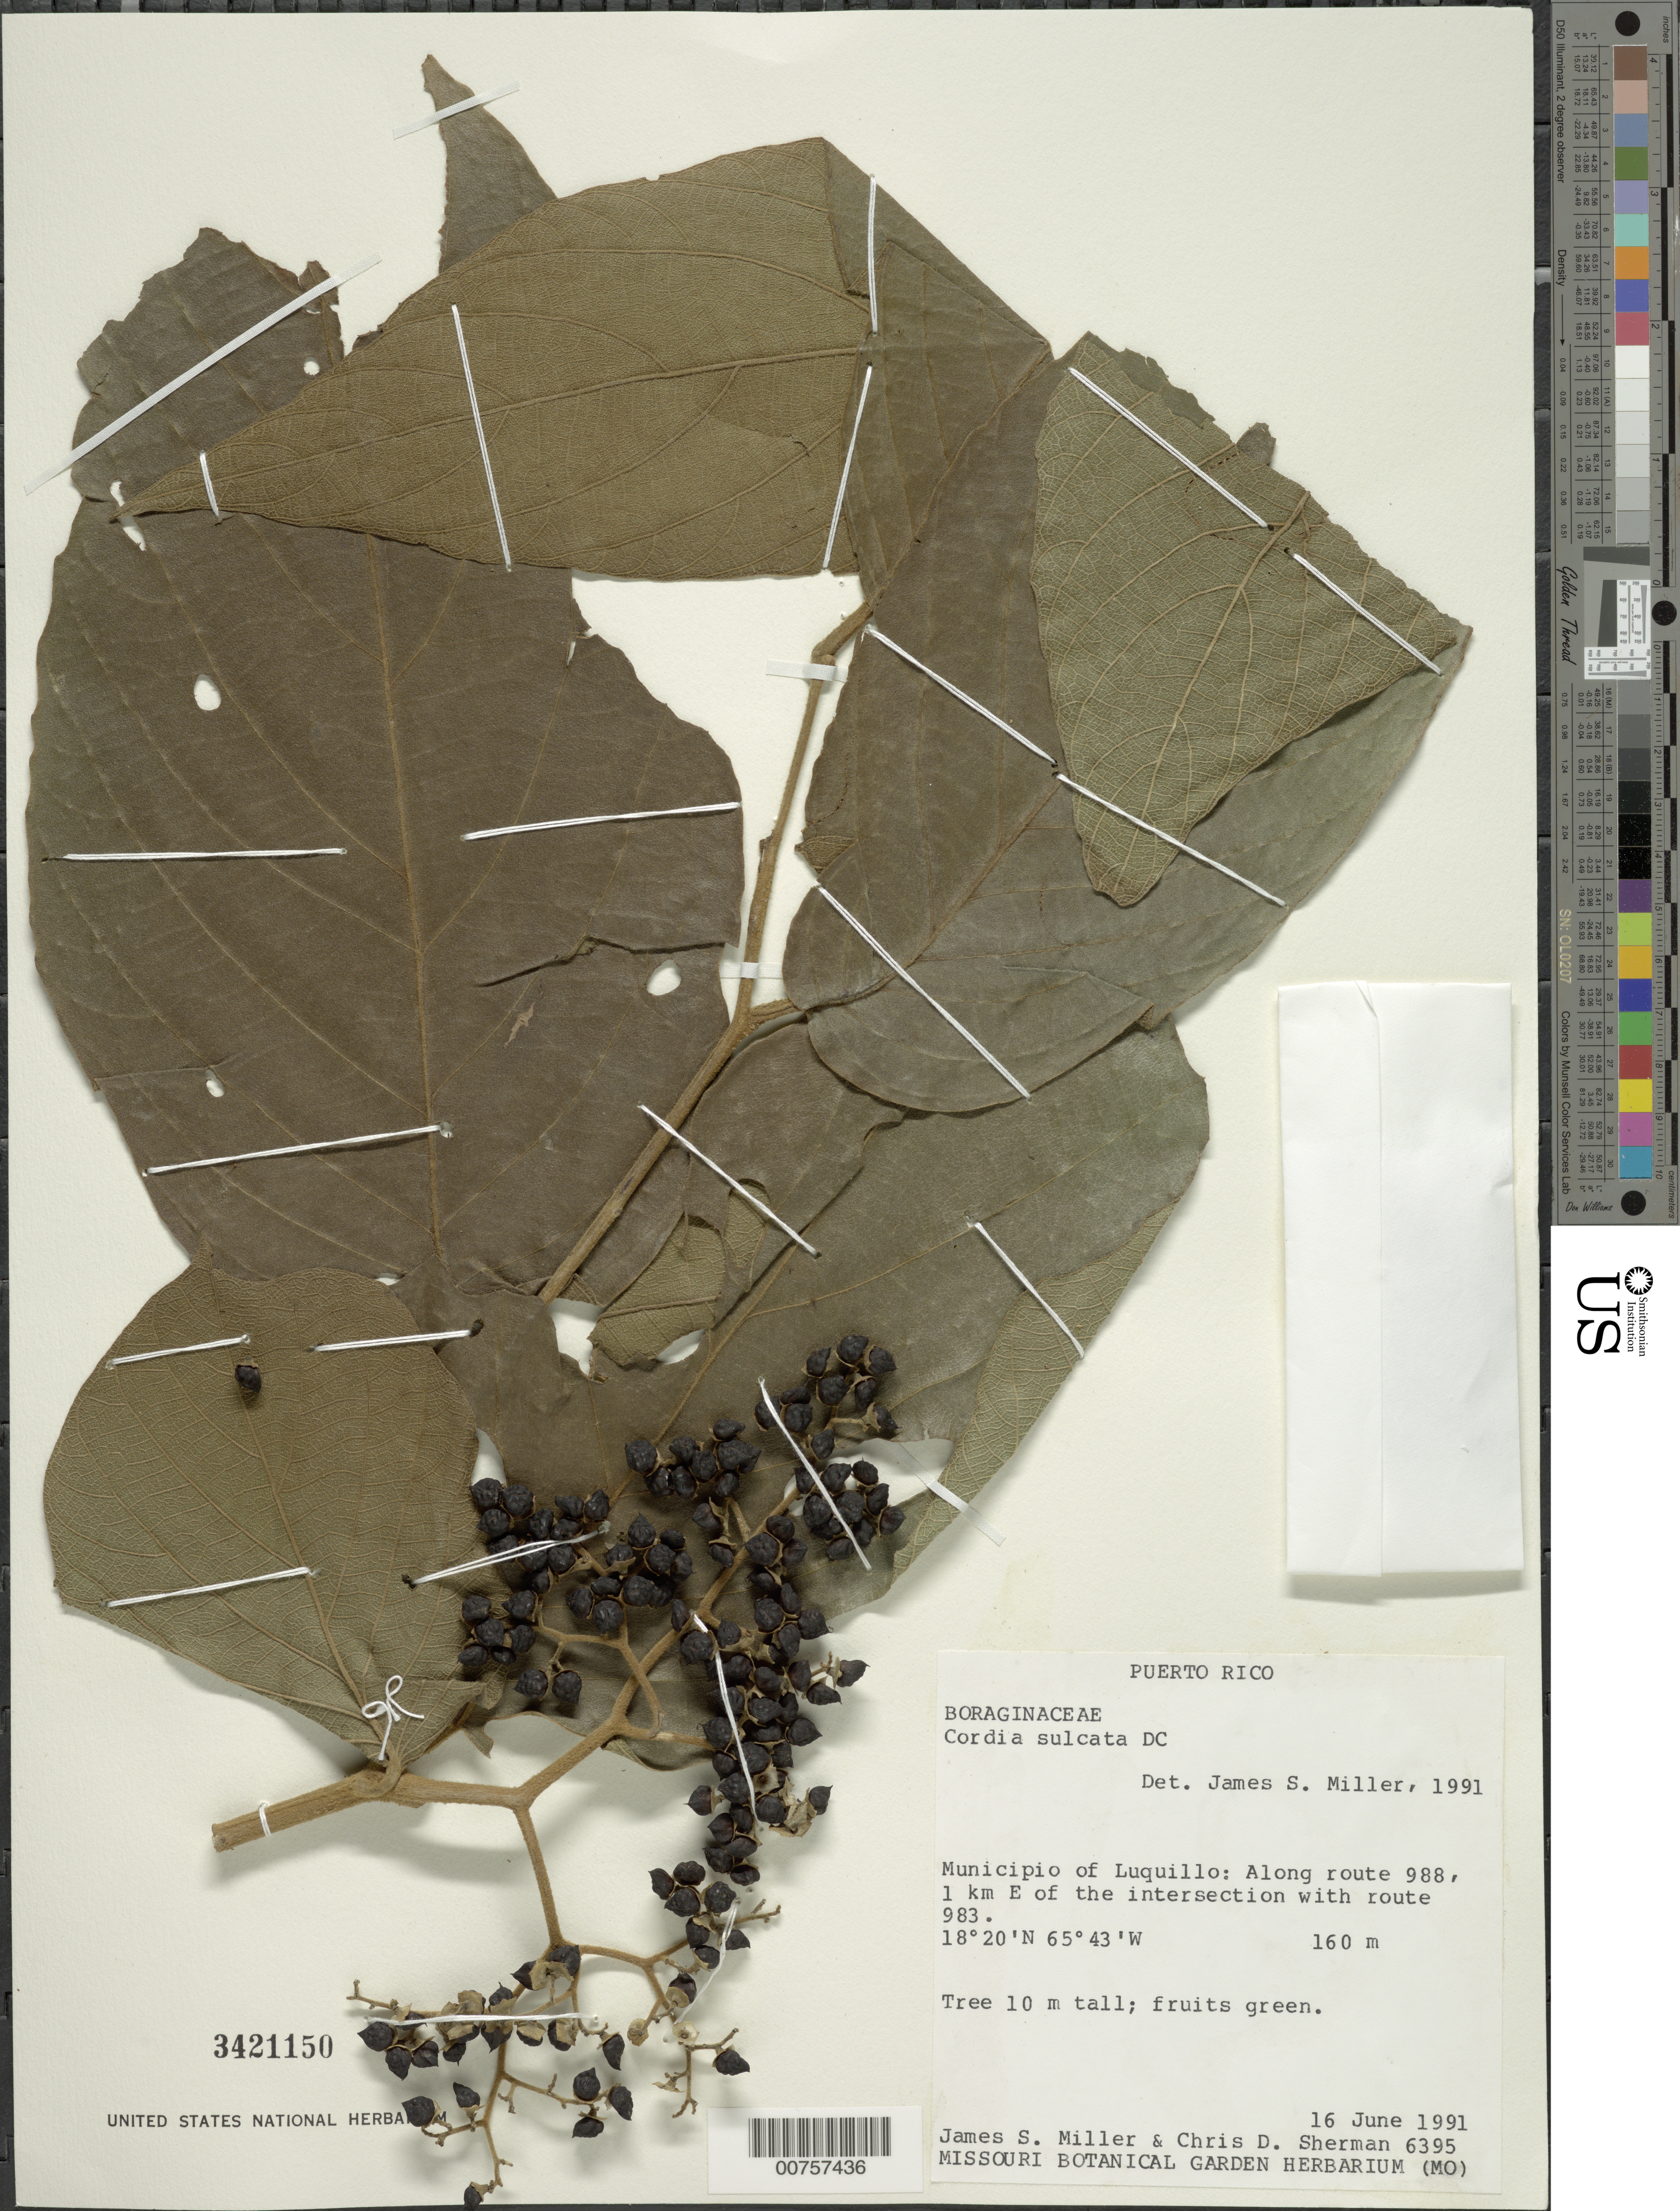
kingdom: Plantae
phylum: Tracheophyta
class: Magnoliopsida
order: Boraginales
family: Cordiaceae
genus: Cordia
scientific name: Cordia sulcata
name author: DC.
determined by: Miller, James S., (MO), Missouri Botanical Garden (UNITED STATES)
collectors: J. S. Miller & C. Sherman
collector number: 6395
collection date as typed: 16 Jun 1991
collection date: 1991-06-16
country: Puerto Rico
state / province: Luquillo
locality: Municipio of Luquillo: Along route 988, 1 km E of the intersection with route 983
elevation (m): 160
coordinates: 18.33333333, -65.71666667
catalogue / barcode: US 3421150